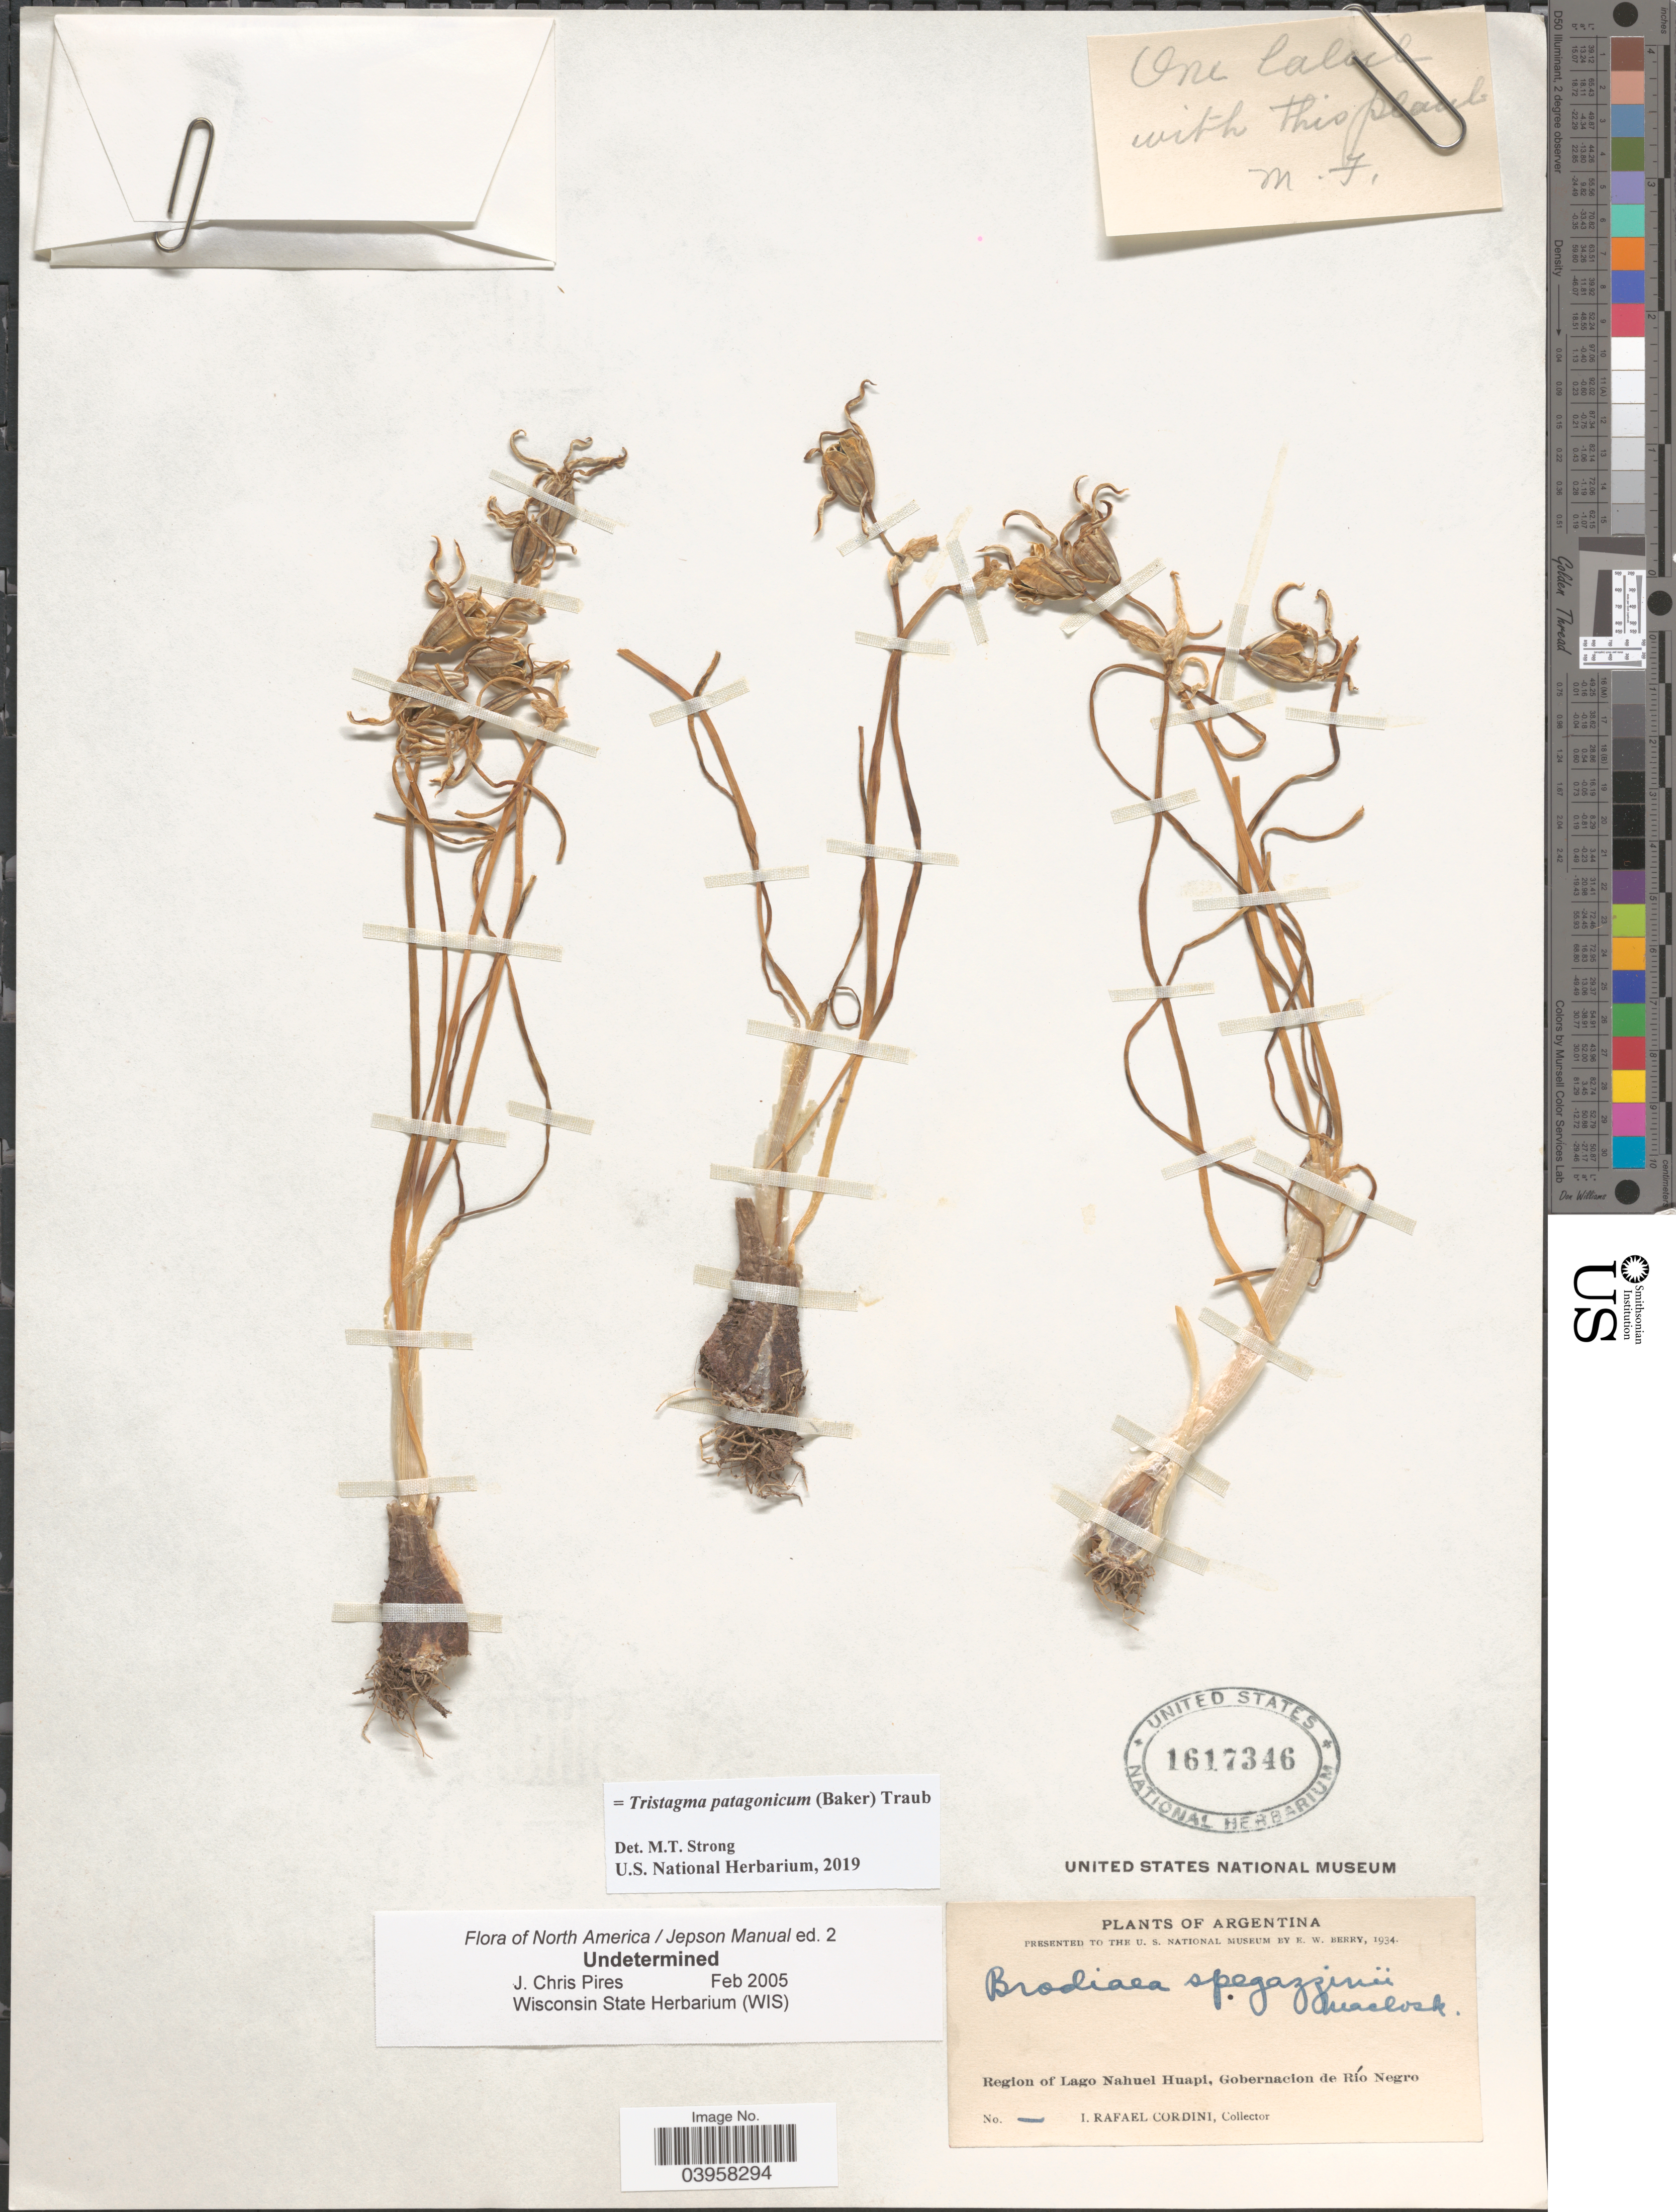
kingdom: Plantae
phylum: Tracheophyta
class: Liliopsida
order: Asparagales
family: Amaryllidaceae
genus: Tristagma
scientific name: Tristagma patagonicum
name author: (Baker) Traub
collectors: I. Cordini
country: Argentina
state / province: Rio Negro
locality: Region of Lago Nahuel Huapi, Gobernacion de Río Negro.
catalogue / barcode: US 1617346